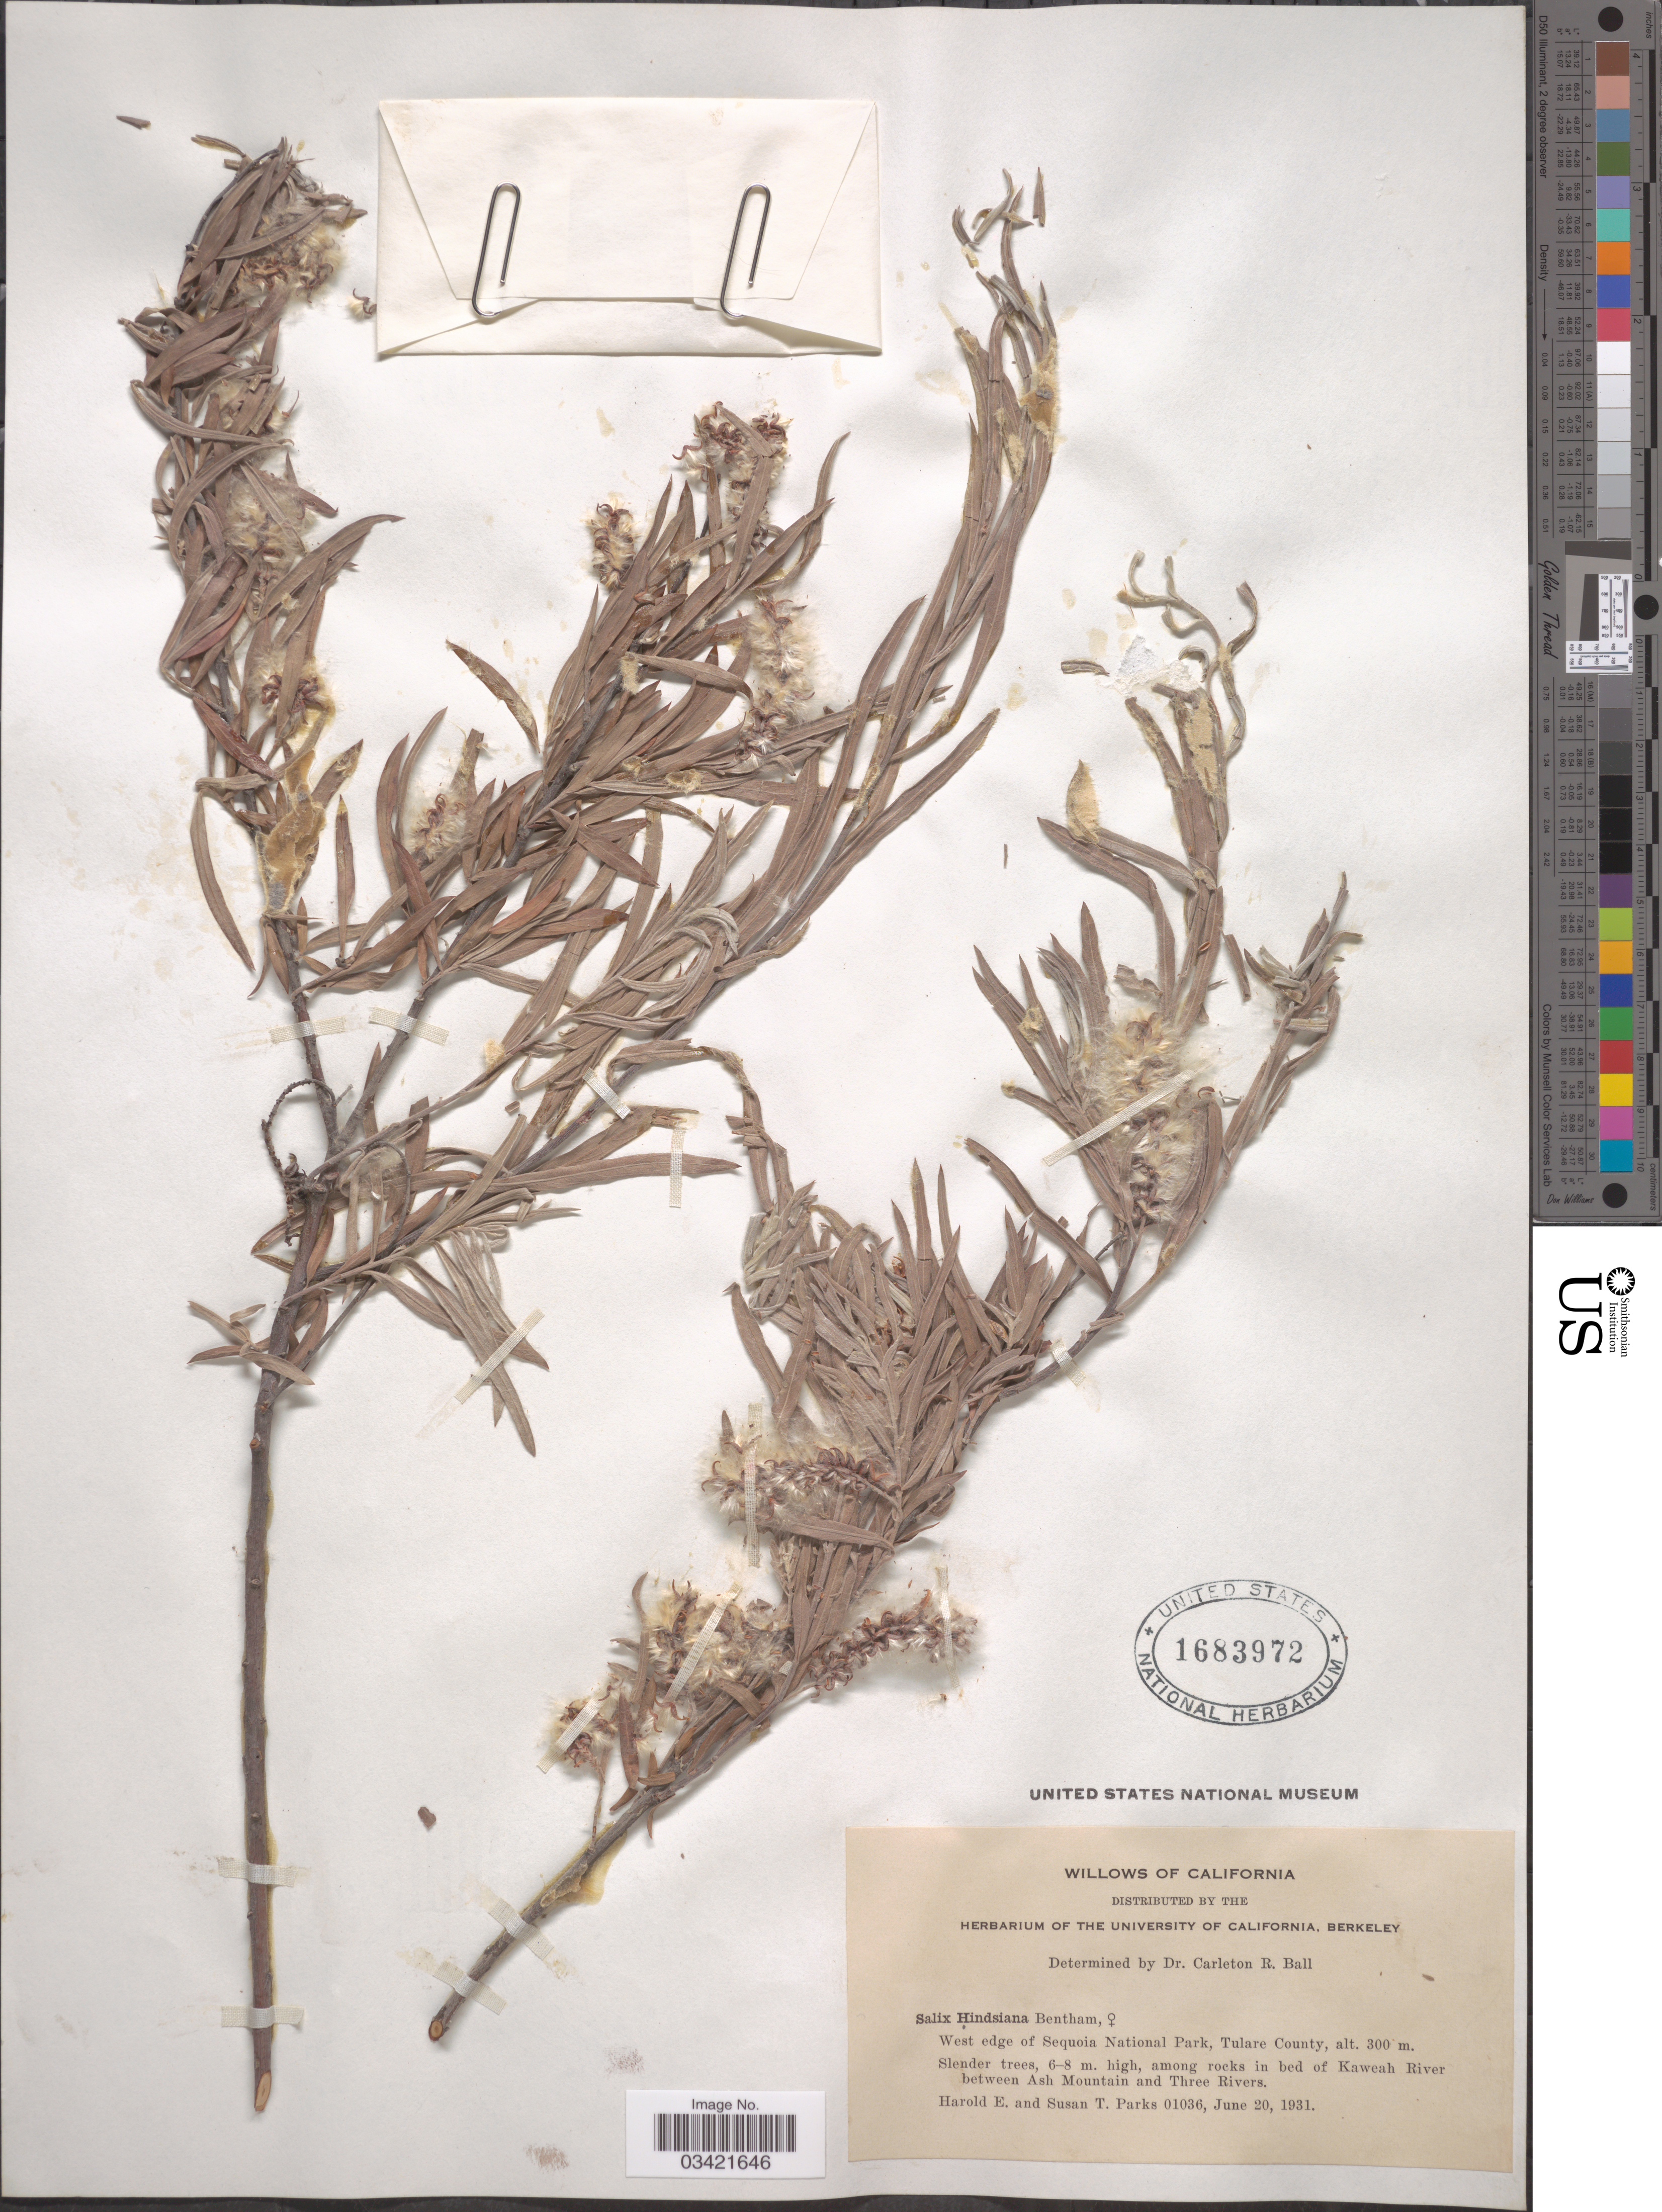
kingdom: Plantae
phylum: Tracheophyta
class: Magnoliopsida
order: Malpighiales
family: Salicaceae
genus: Salix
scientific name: Salix hindsiana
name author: Benth.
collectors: H. E. Parks & S. Parks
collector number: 01036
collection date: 1931-06-20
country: United States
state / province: California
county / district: Tulare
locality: West edge of Sequoia National Park, Tulare County. Among rocks in bed of Kaweah River between Ash Mountain and Three Rivers.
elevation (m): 300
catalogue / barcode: US 1683972